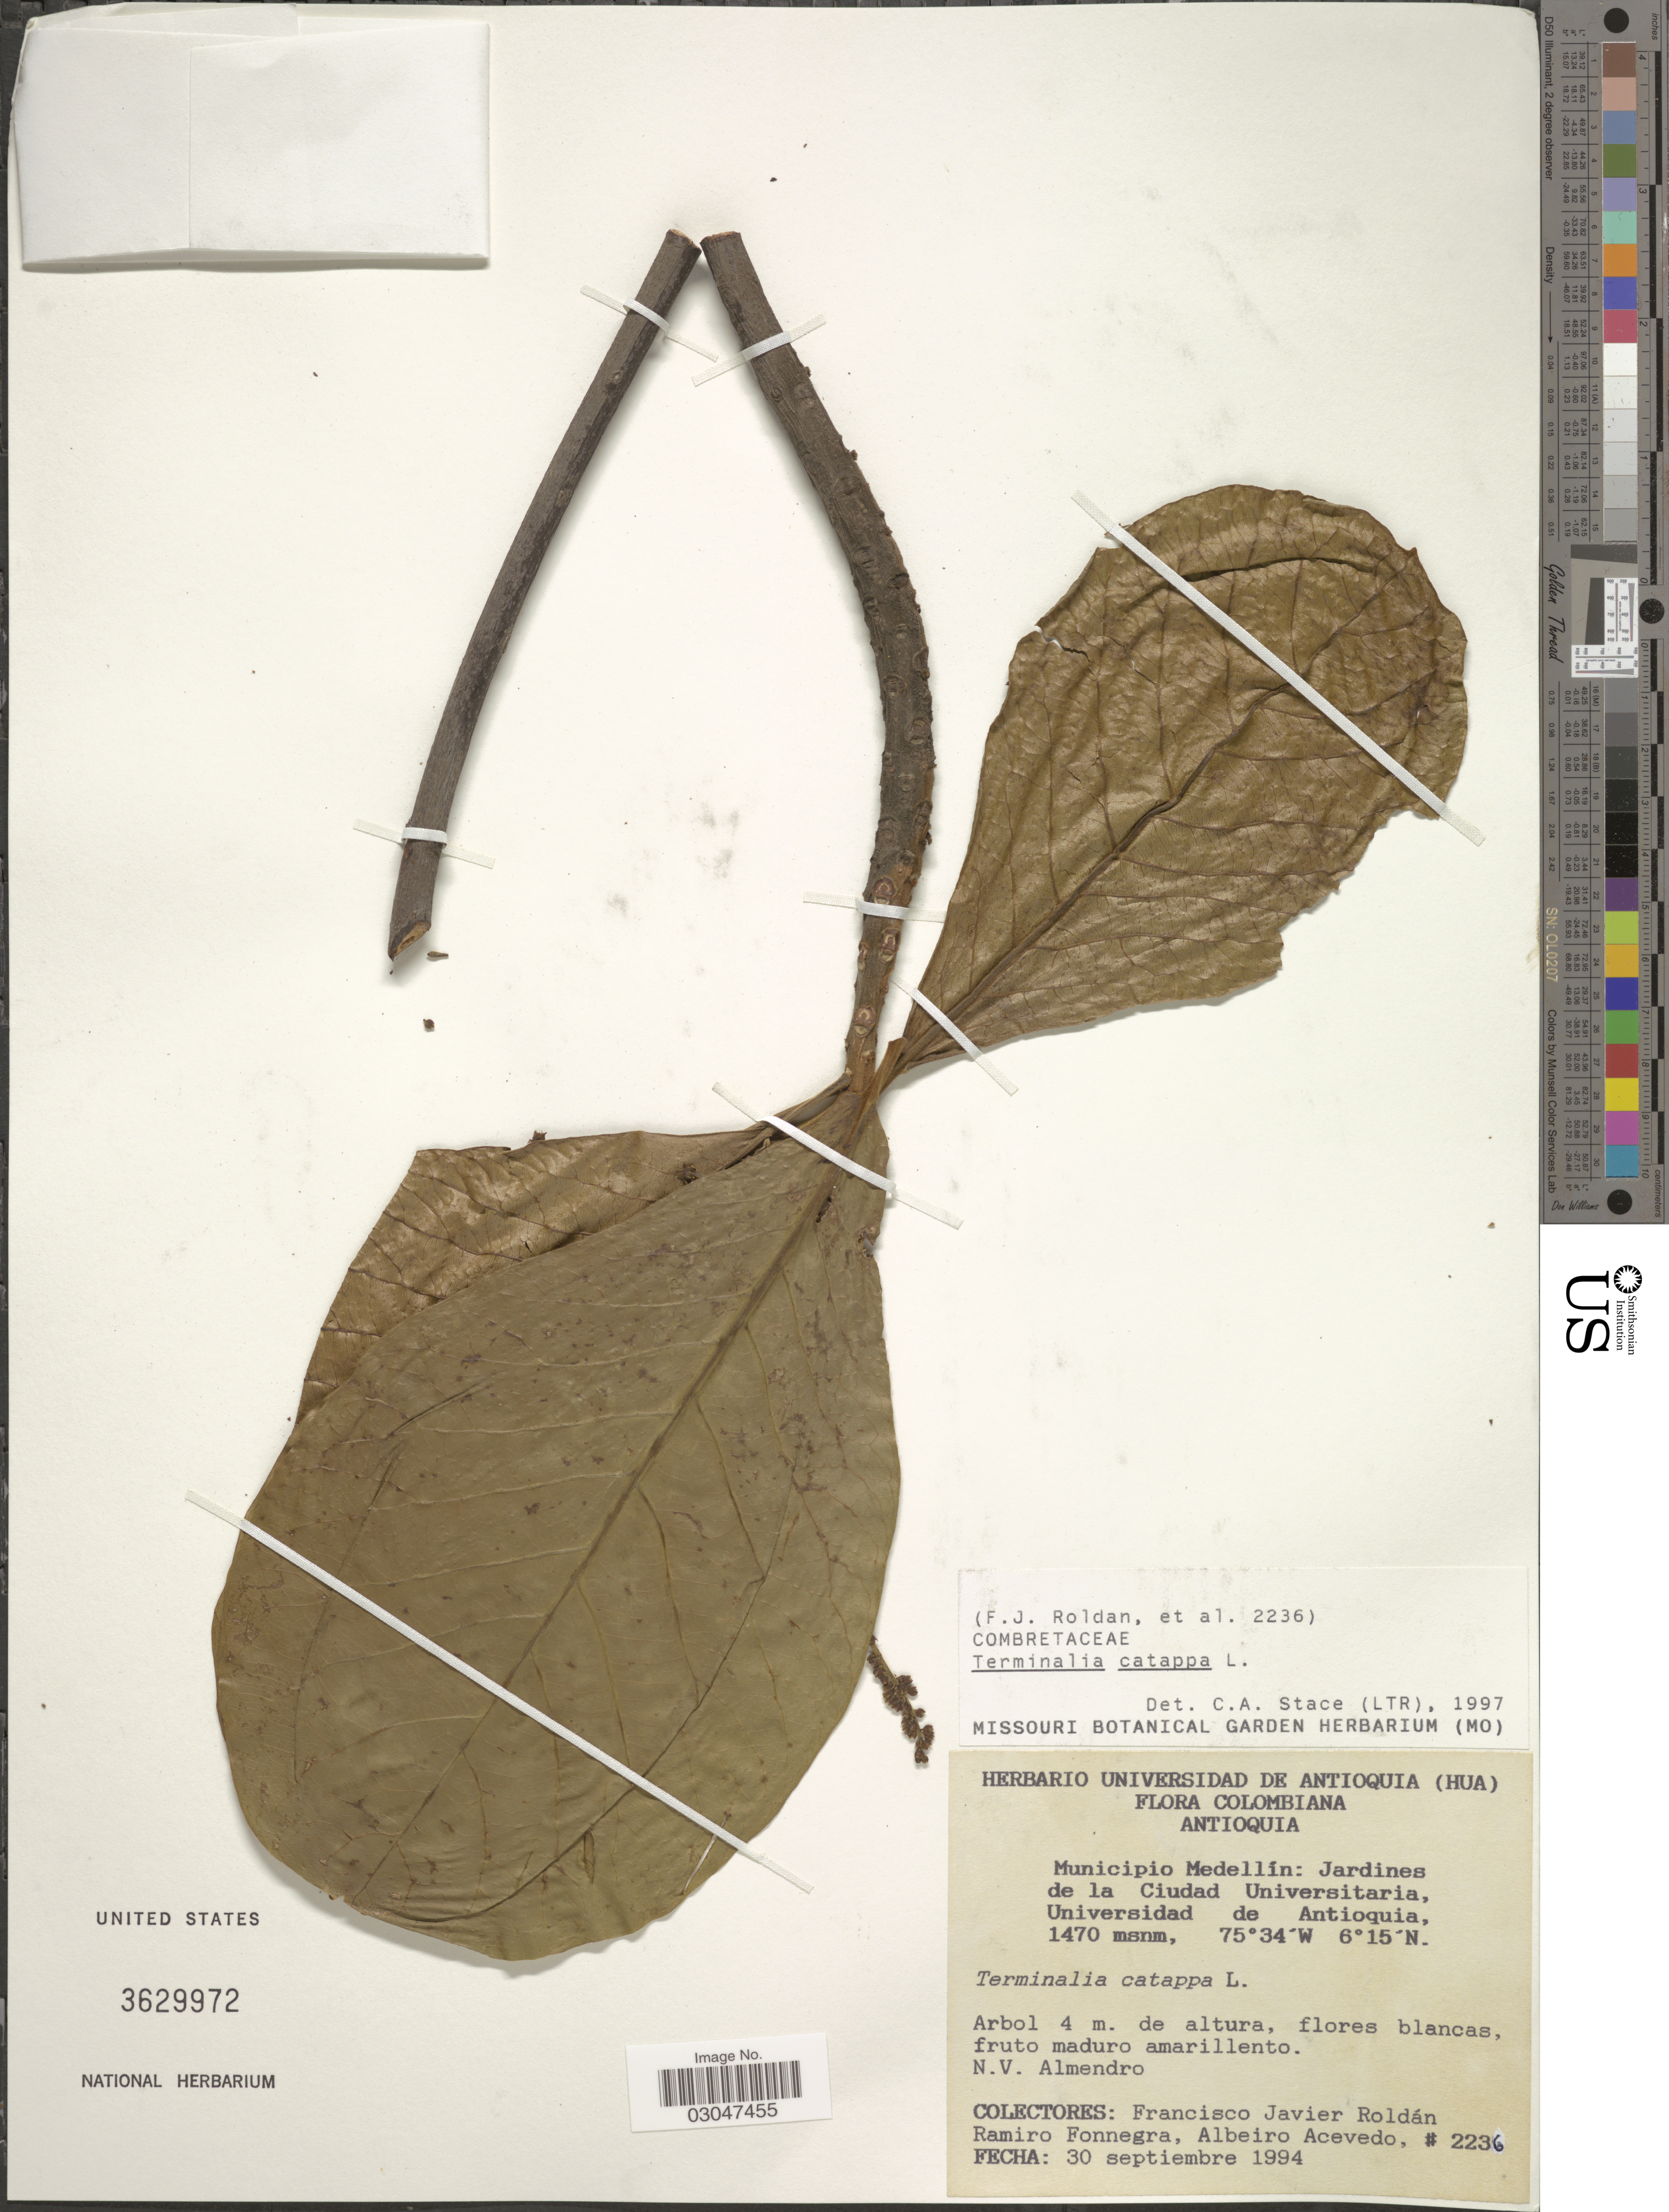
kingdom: Plantae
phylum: Tracheophyta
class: Magnoliopsida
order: Myrtales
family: Combretaceae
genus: Terminalia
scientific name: Terminalia catappa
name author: L.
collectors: F. J. Roldán, R. Fonnegra G. & A. Acevedo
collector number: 2236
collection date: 1994-09-30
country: Colombia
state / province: Antioquia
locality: Municipio Medellín: Jardines de la Ciudad Universitaria, Universidad de Antioquia.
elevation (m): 1470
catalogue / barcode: US 3629972